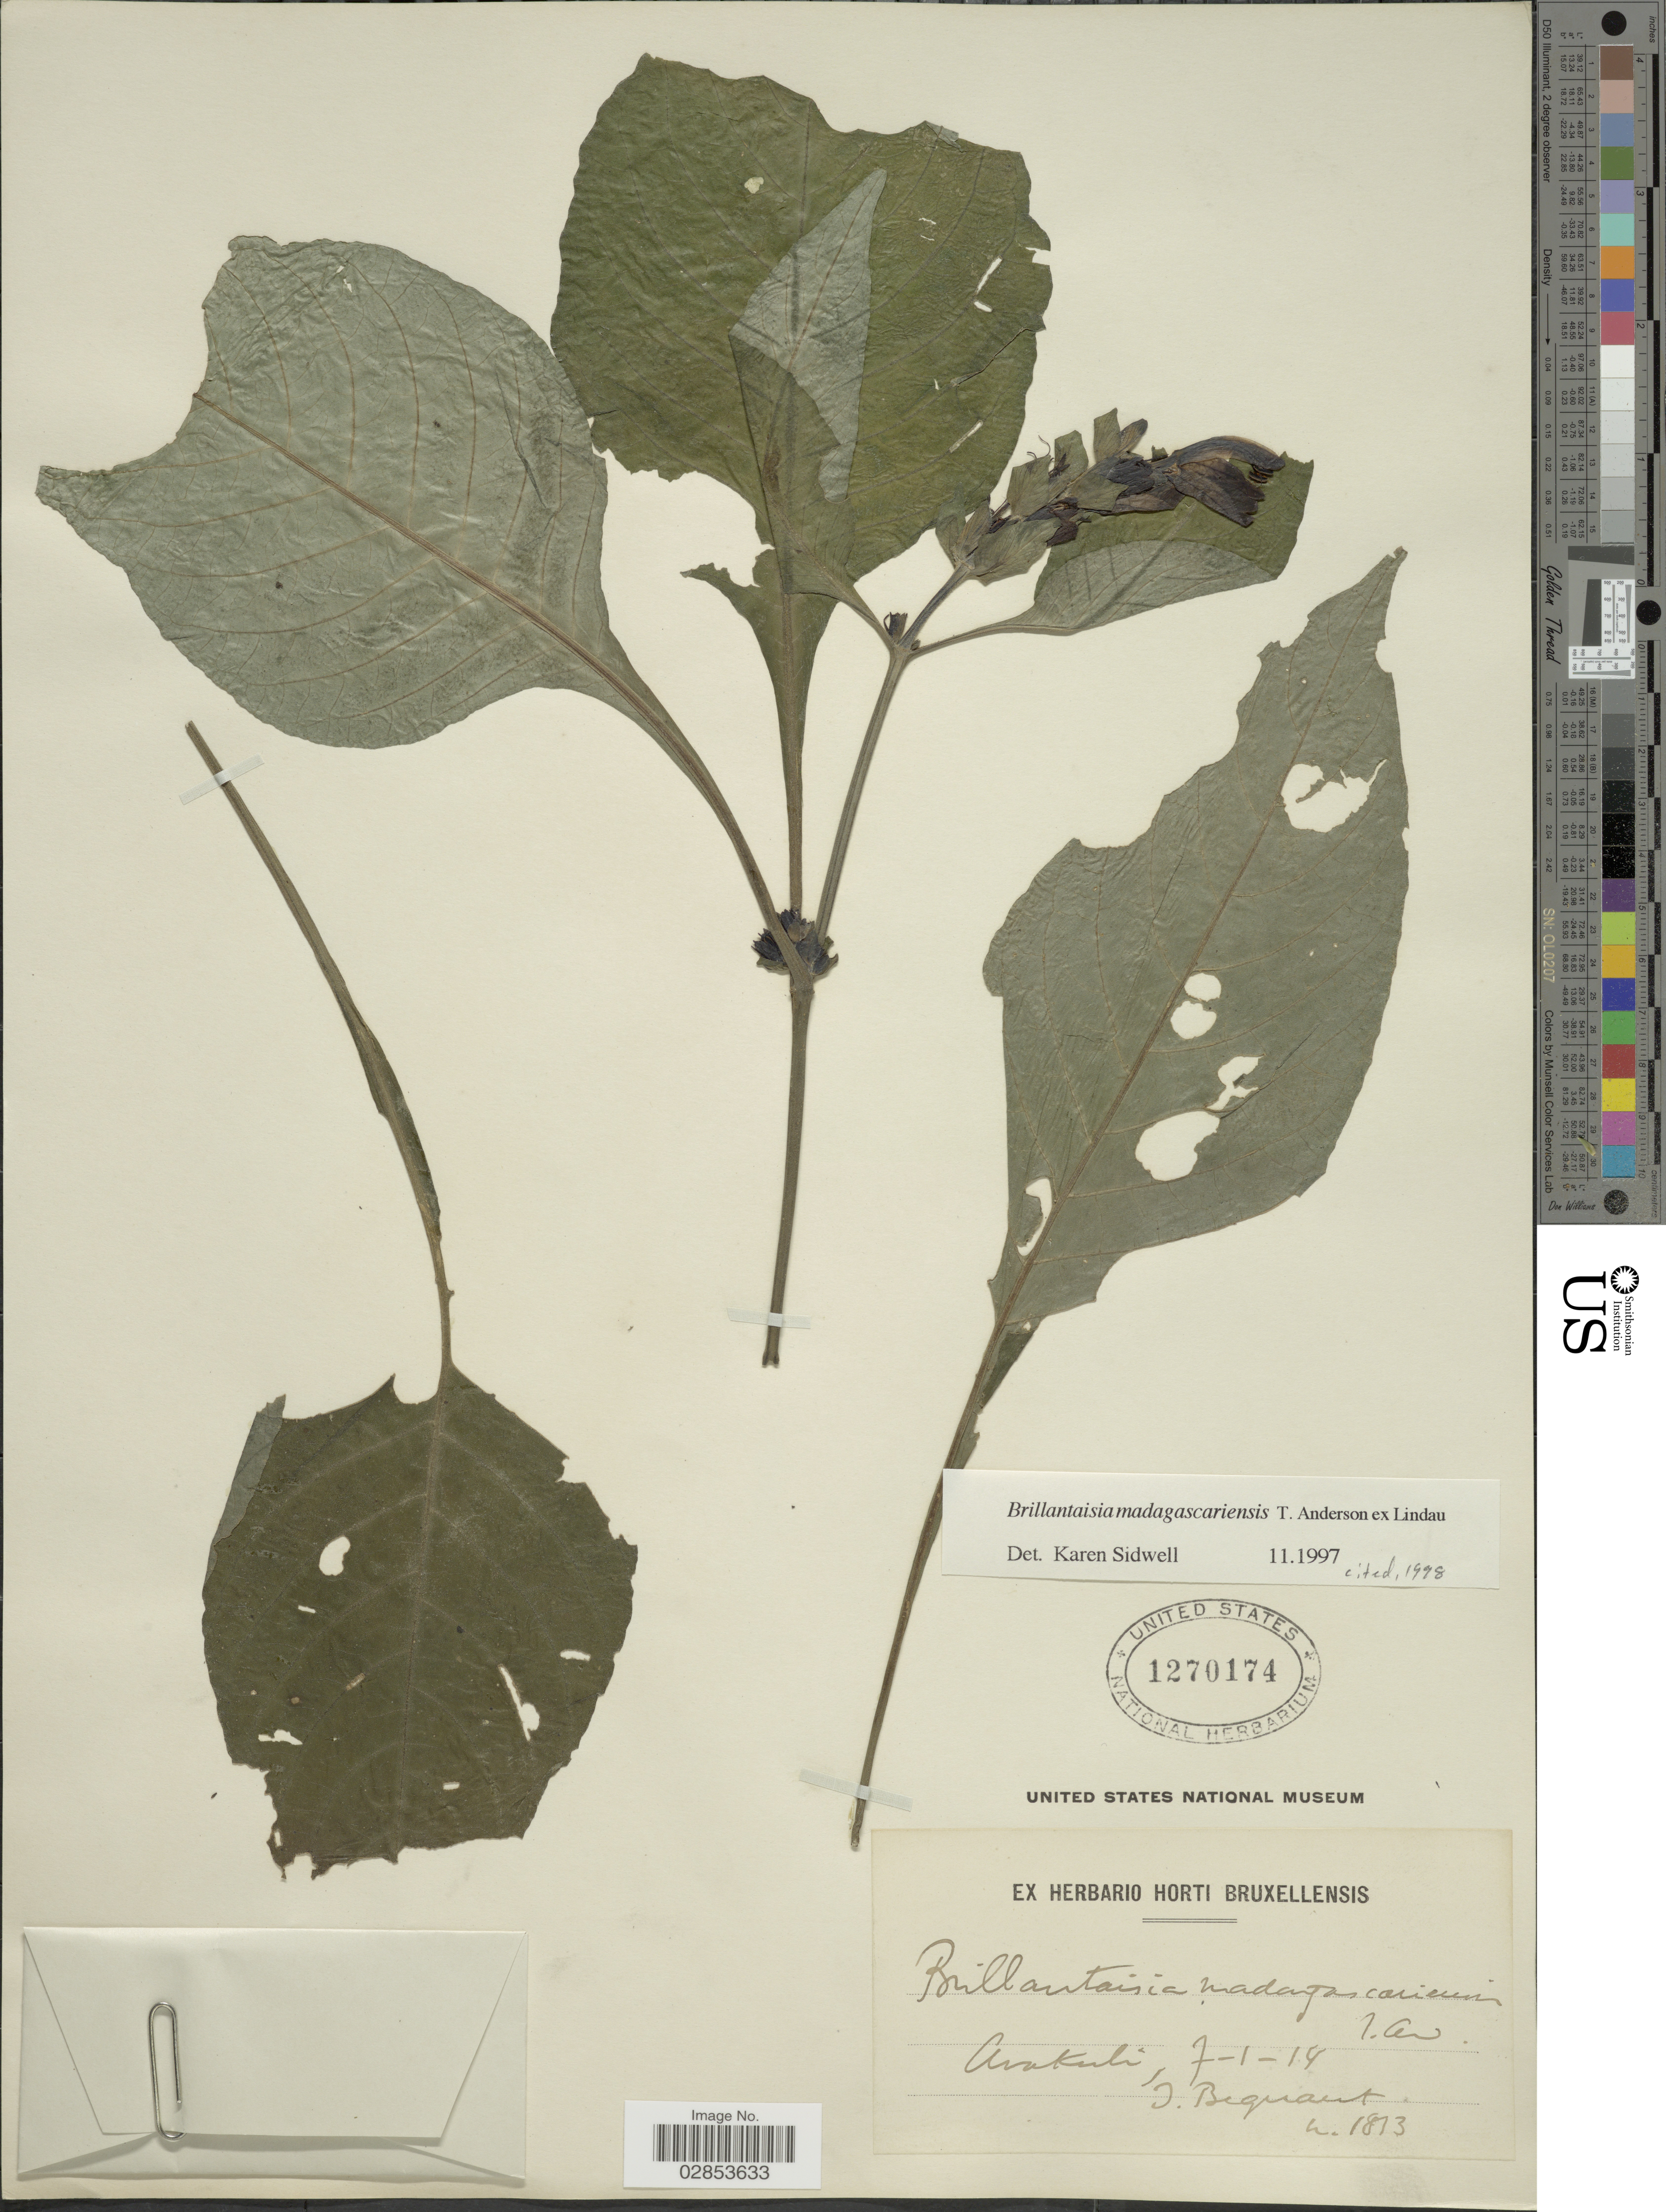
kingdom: Plantae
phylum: Tracheophyta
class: Magnoliopsida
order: Lamiales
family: Acanthaceae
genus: Brillantaisia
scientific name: Brillantaisia madagascariensis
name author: T. Anderson ex Lindau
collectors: J. Bequaert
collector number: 1813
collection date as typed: Transcribed d/m/y: 7/1/14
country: Congo, Democratic Republic of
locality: Avakubi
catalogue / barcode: US 1270174